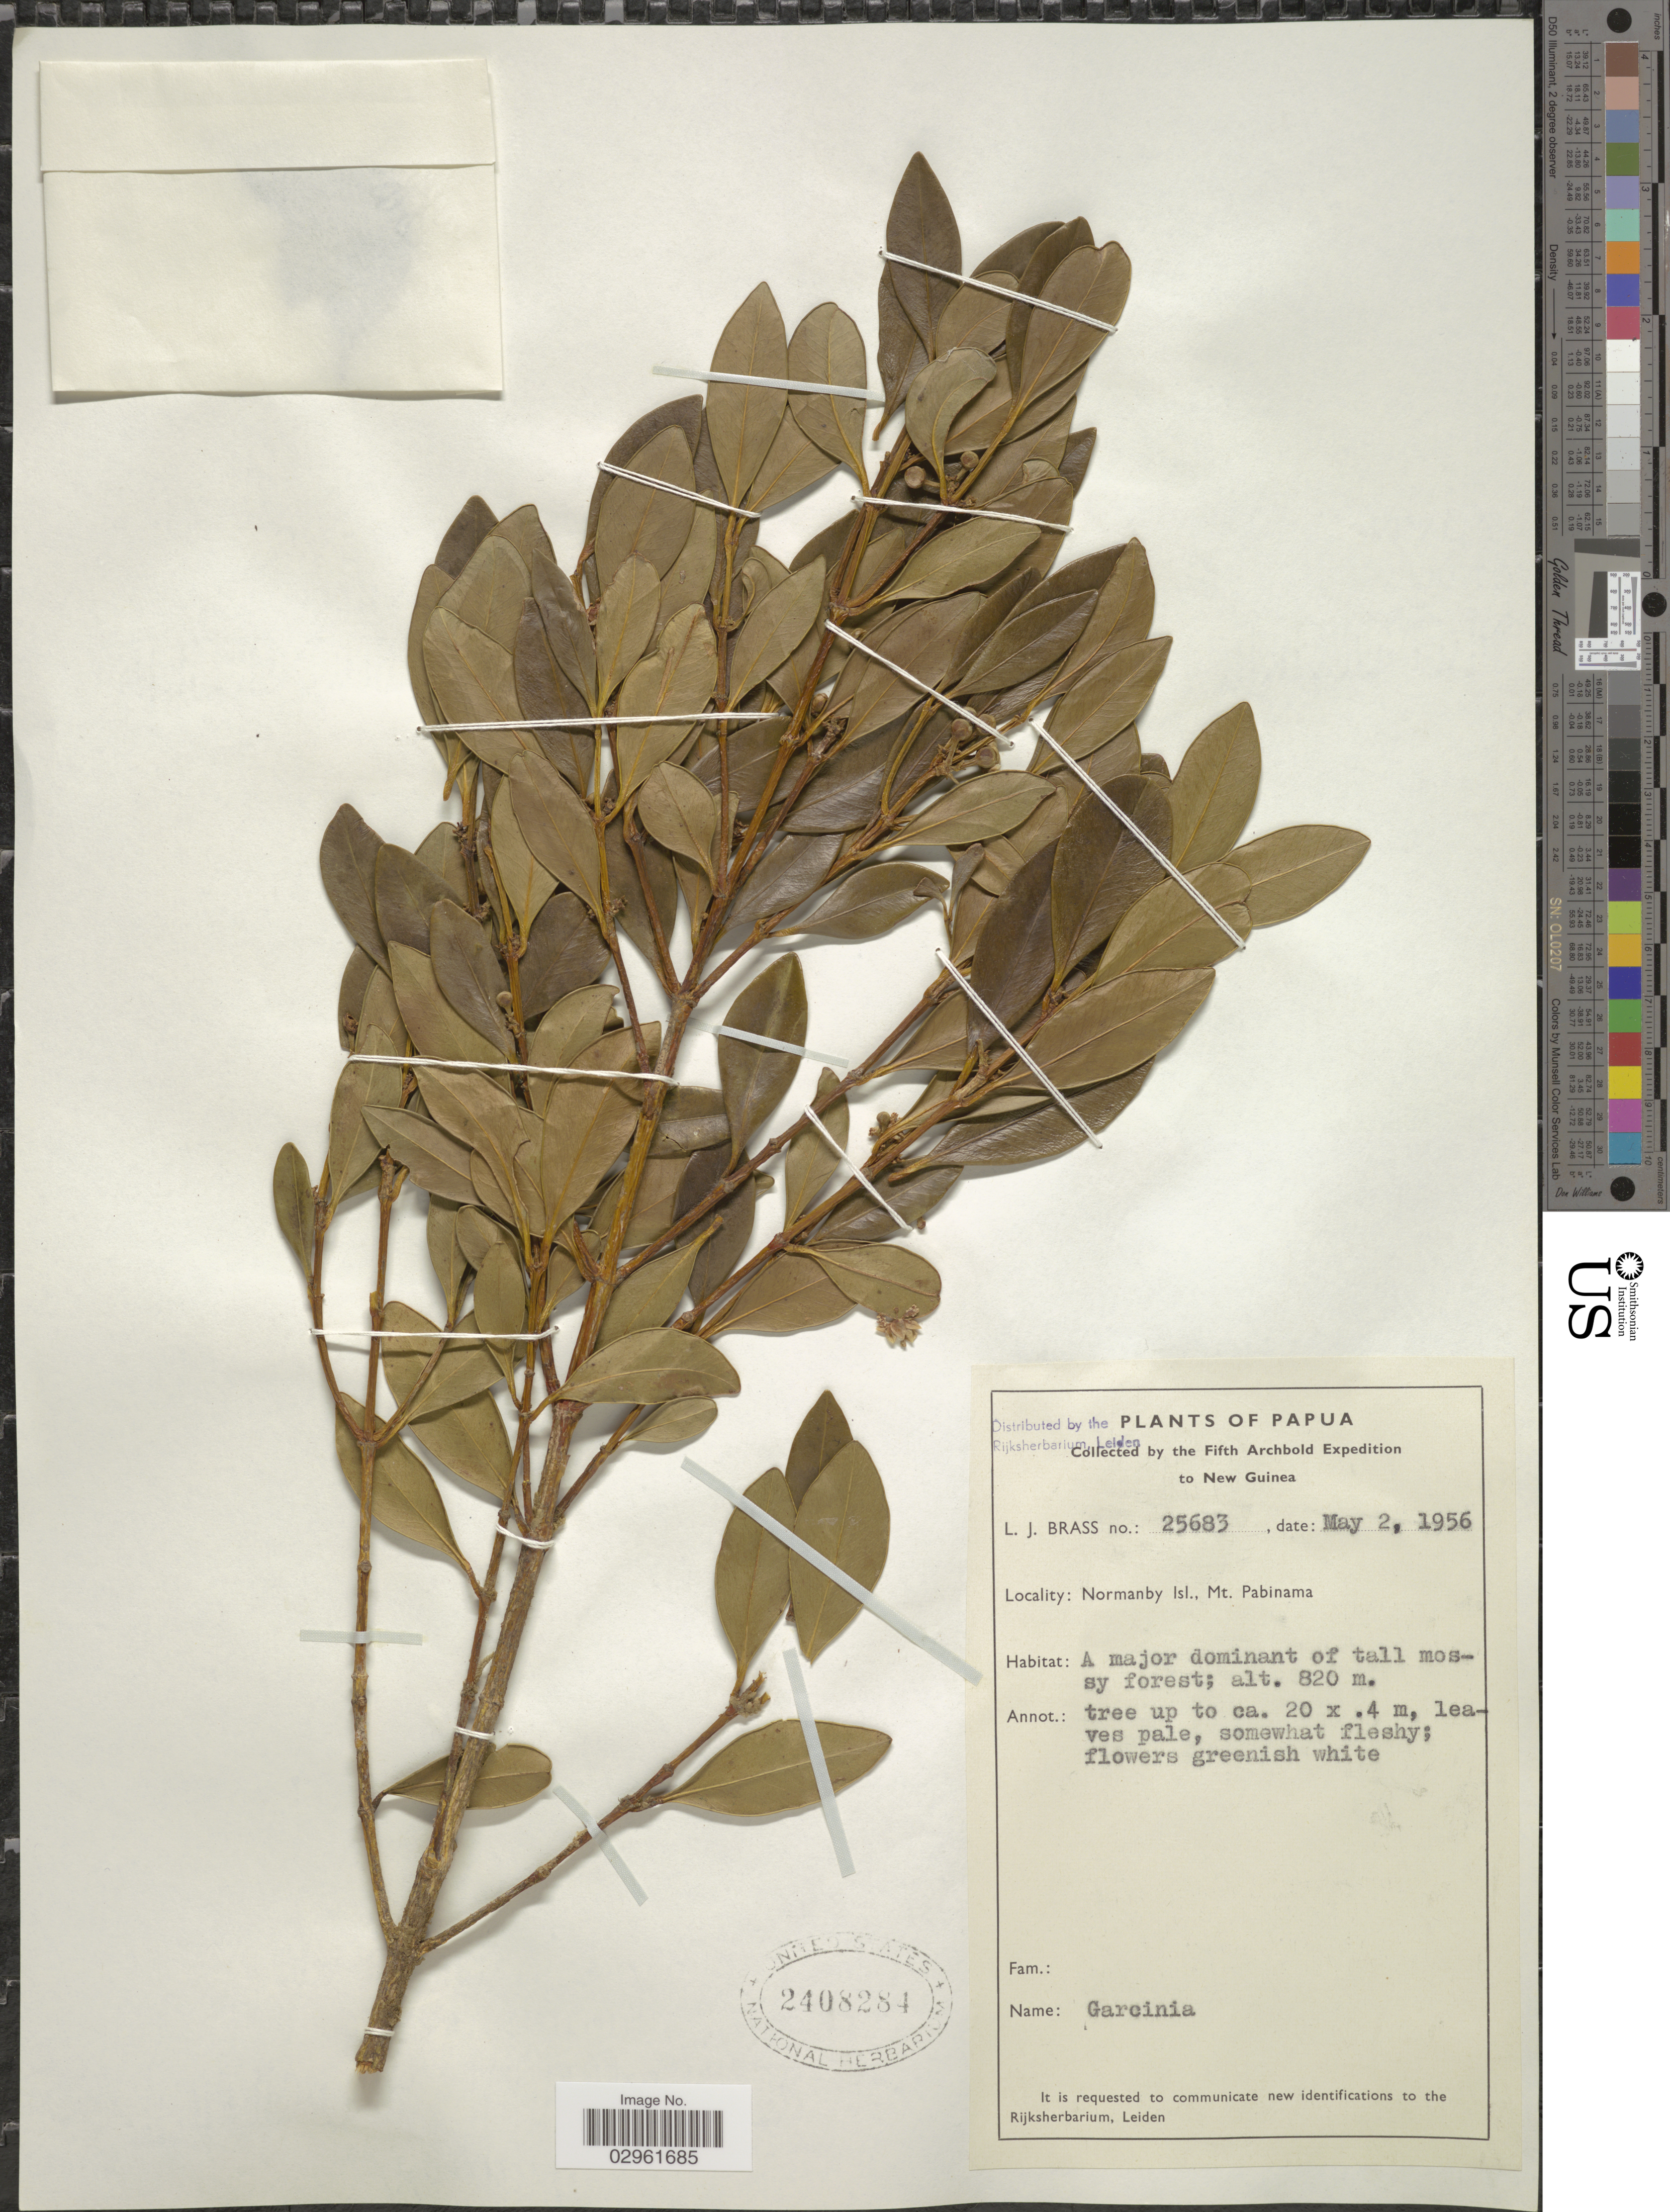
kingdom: Plantae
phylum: Tracheophyta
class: Magnoliopsida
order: Malpighiales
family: Clusiaceae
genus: Garcinia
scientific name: Garcinia sp.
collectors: L. J. Brass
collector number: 25683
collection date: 1956-05-02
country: Papua New Guinea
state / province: Milne Bay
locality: New Guinea. Normanby Isl., Mt. Pabinama.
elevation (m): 820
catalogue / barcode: US 2408284